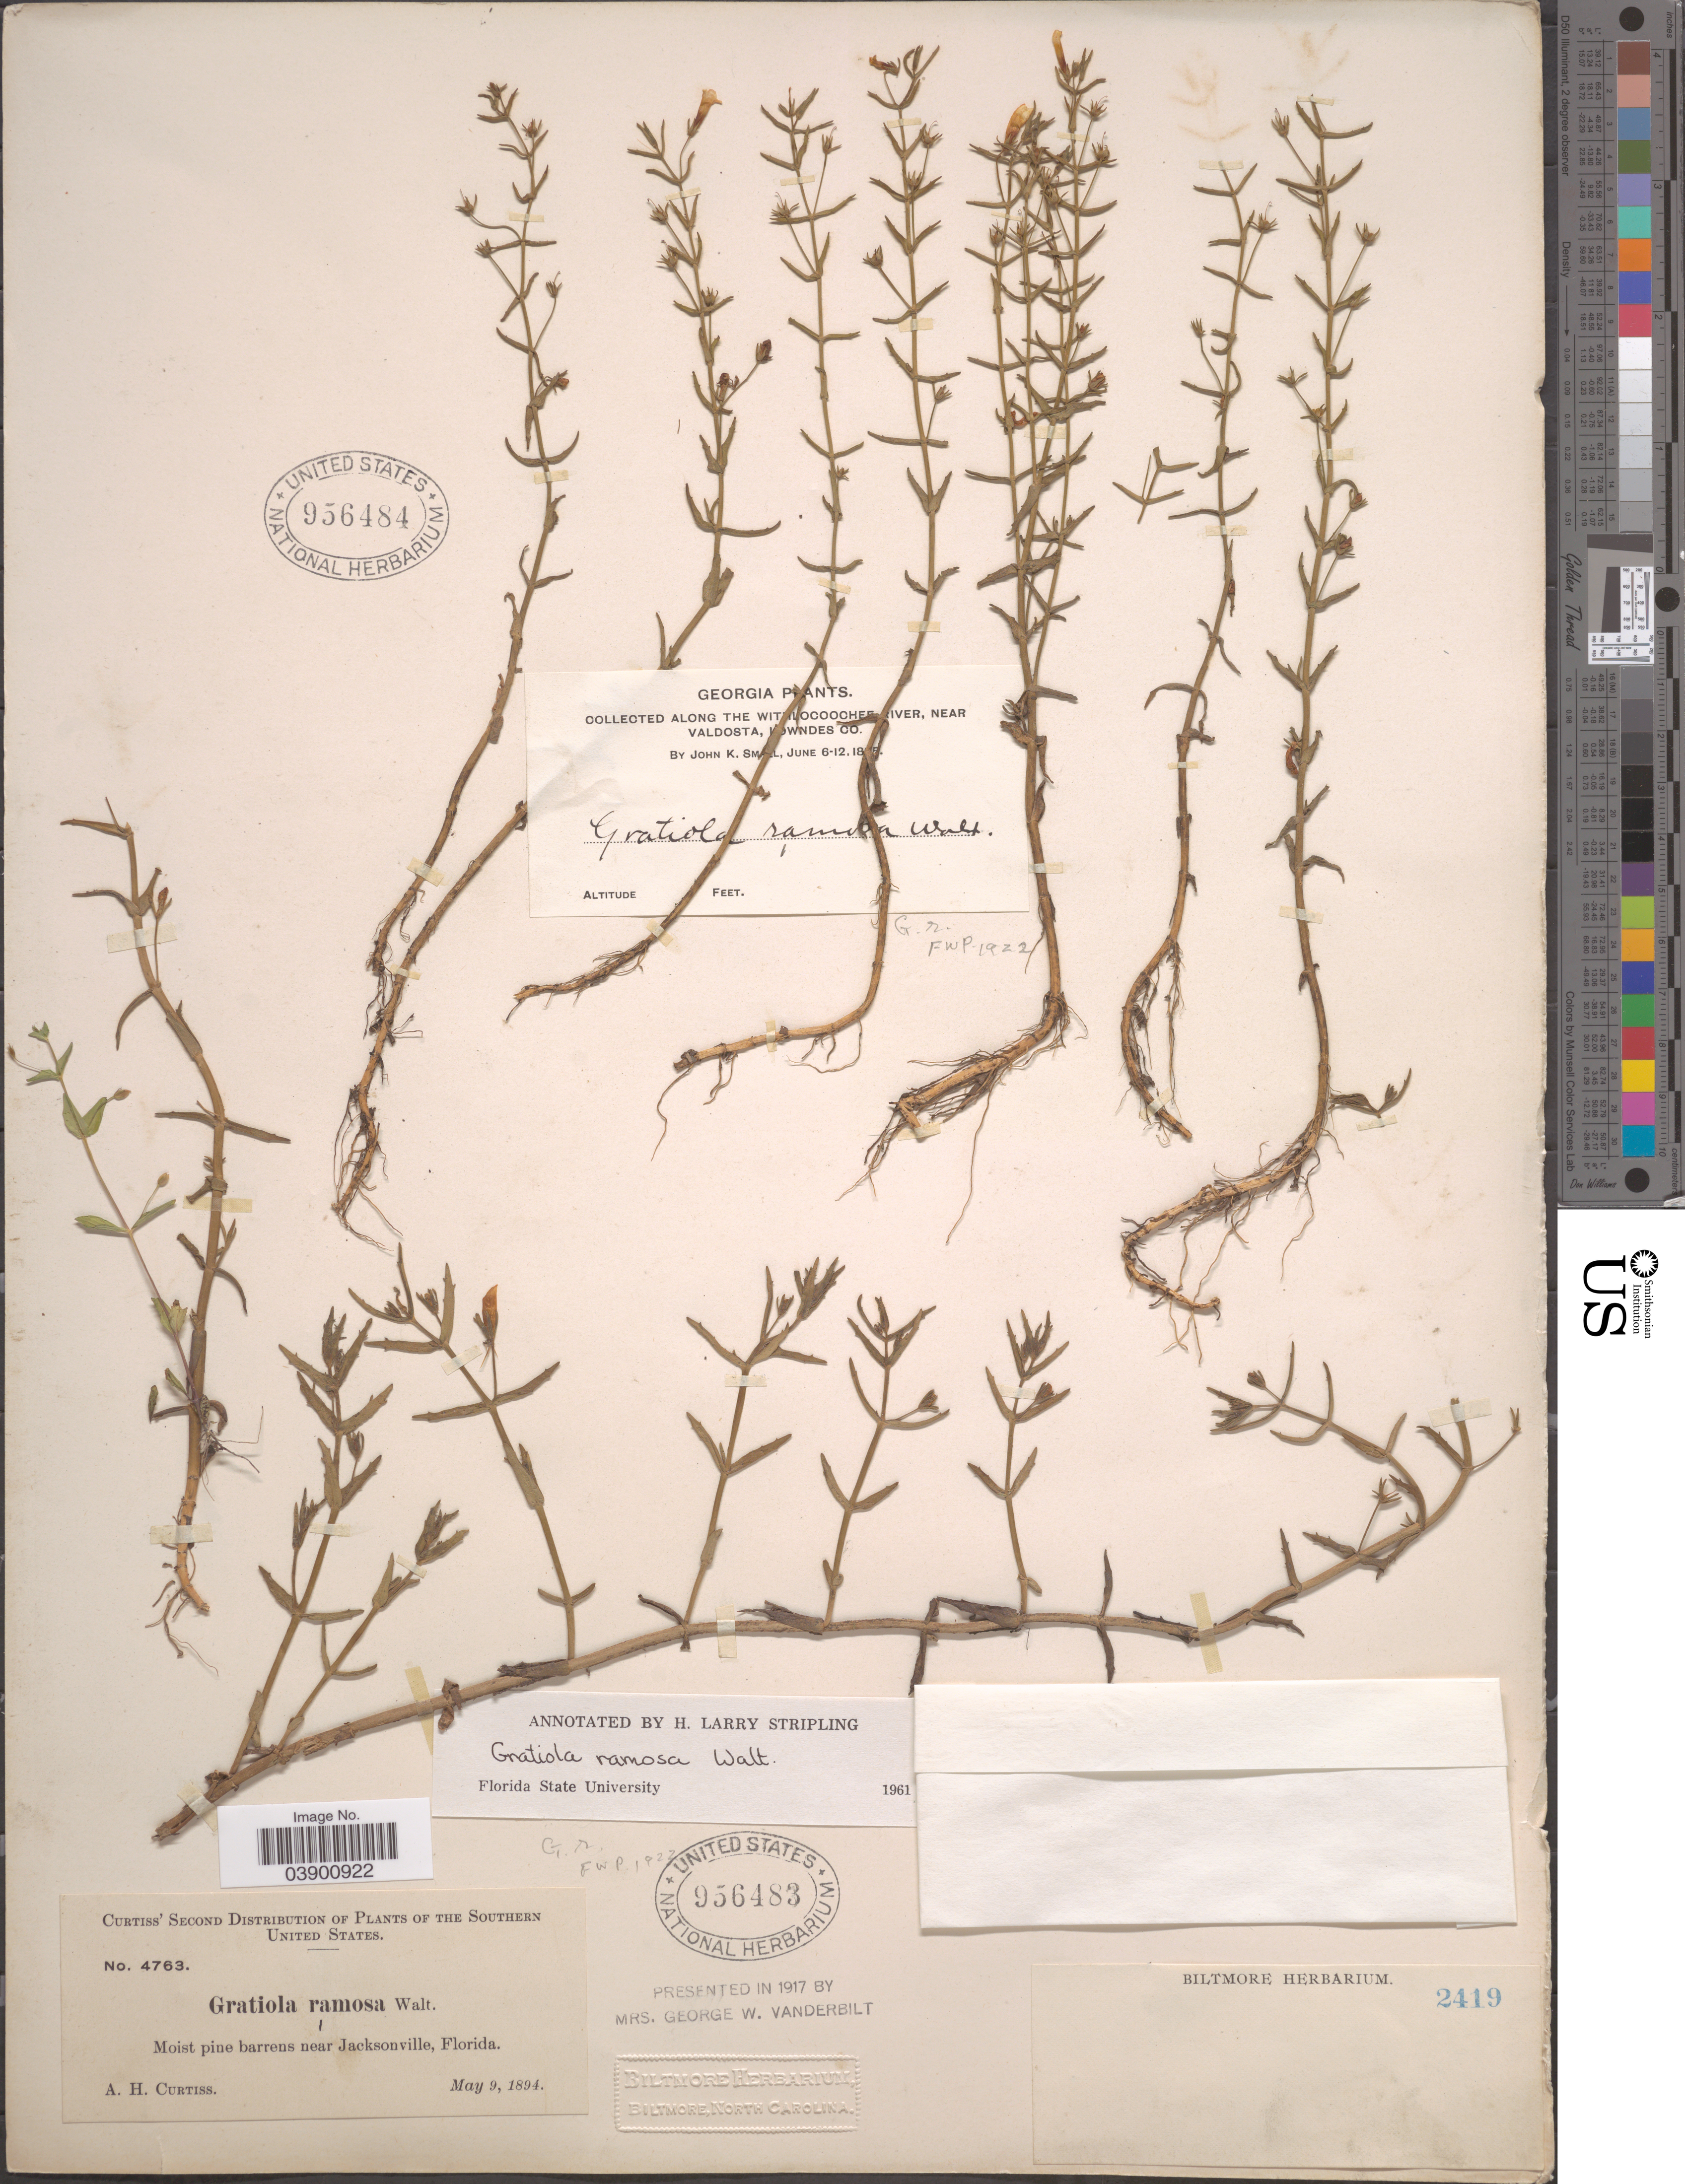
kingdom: Plantae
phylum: Tracheophyta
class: Magnoliopsida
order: Lamiales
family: Plantaginaceae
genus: Gratiola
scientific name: Gratiola ramosa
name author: Walter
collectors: A. H. Curtiss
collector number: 4763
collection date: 1894-05-09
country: United States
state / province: Florida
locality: The Southern United States. Moist pine barrens near Jacksonville.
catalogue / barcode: US 956483